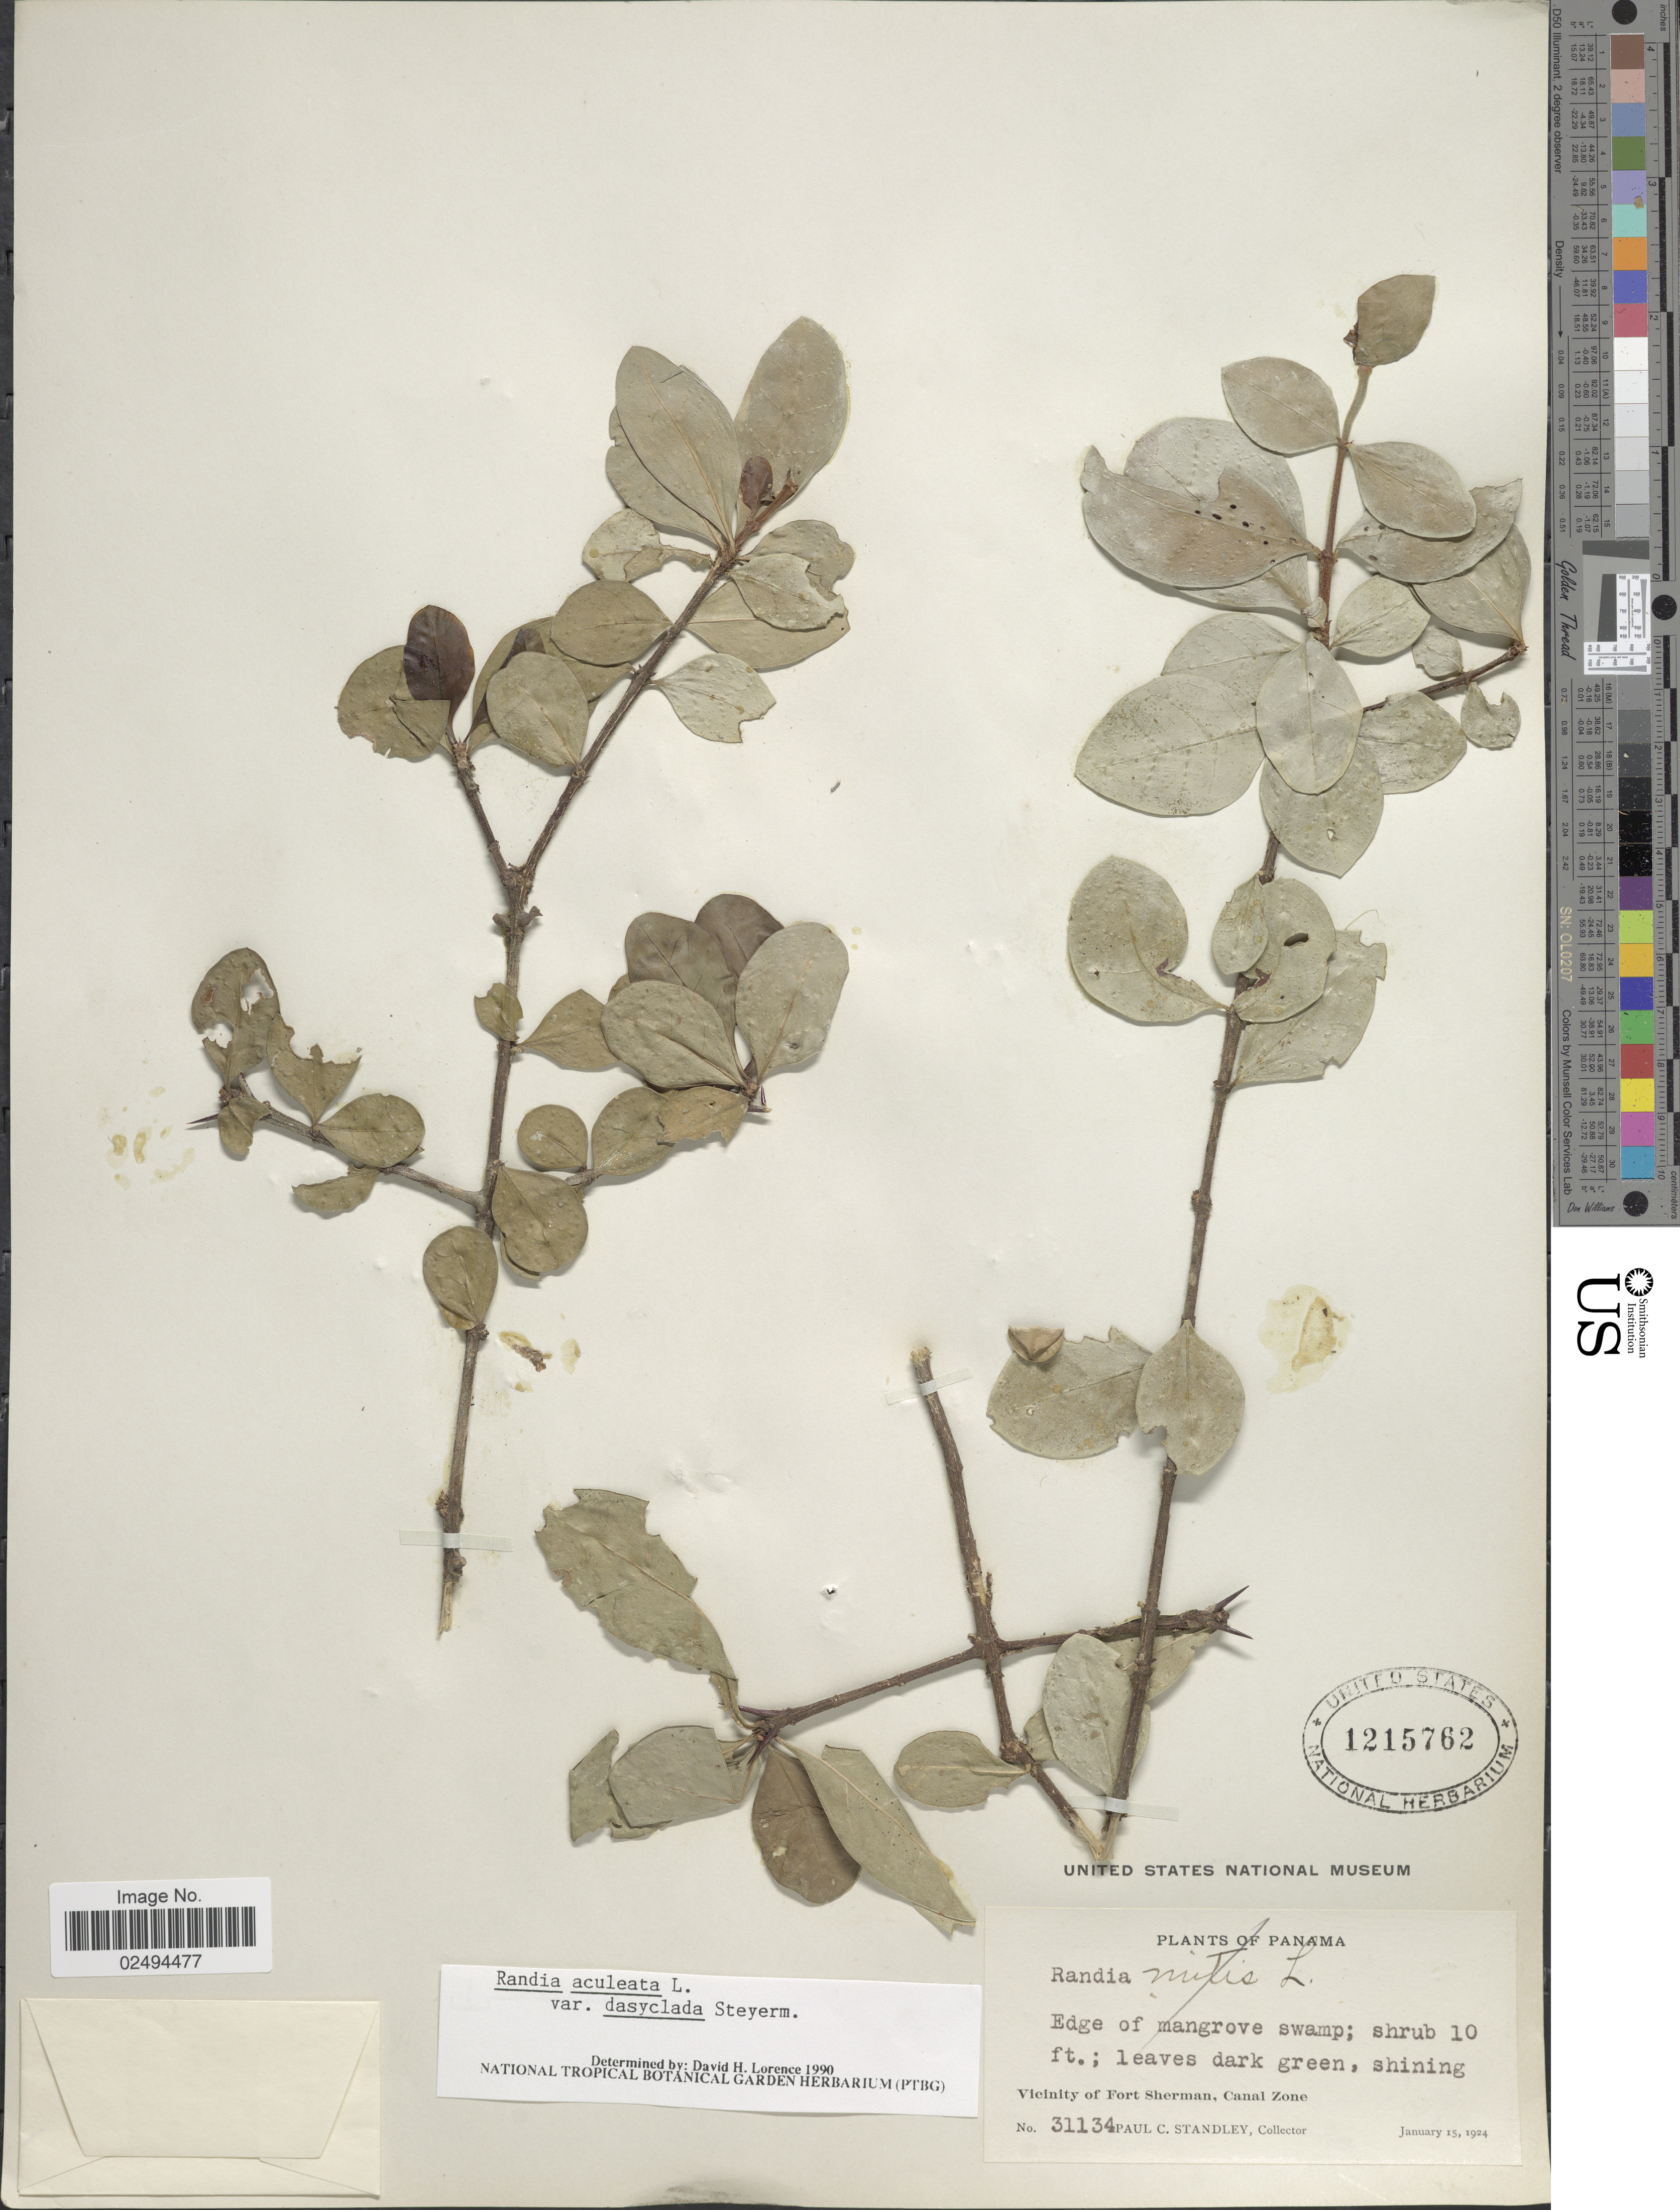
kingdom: Plantae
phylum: Tracheophyta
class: Magnoliopsida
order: Gentianales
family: Rubiaceae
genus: Randia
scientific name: Randia aculeata var. dasyclada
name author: Steyerm.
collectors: P. C. Standley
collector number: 31134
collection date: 1924-01-15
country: Panama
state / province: Colón / Panamá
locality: Edge of mangrove swamp. Vicinity of Fort Sherman, Canal Zone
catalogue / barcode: US 1215762